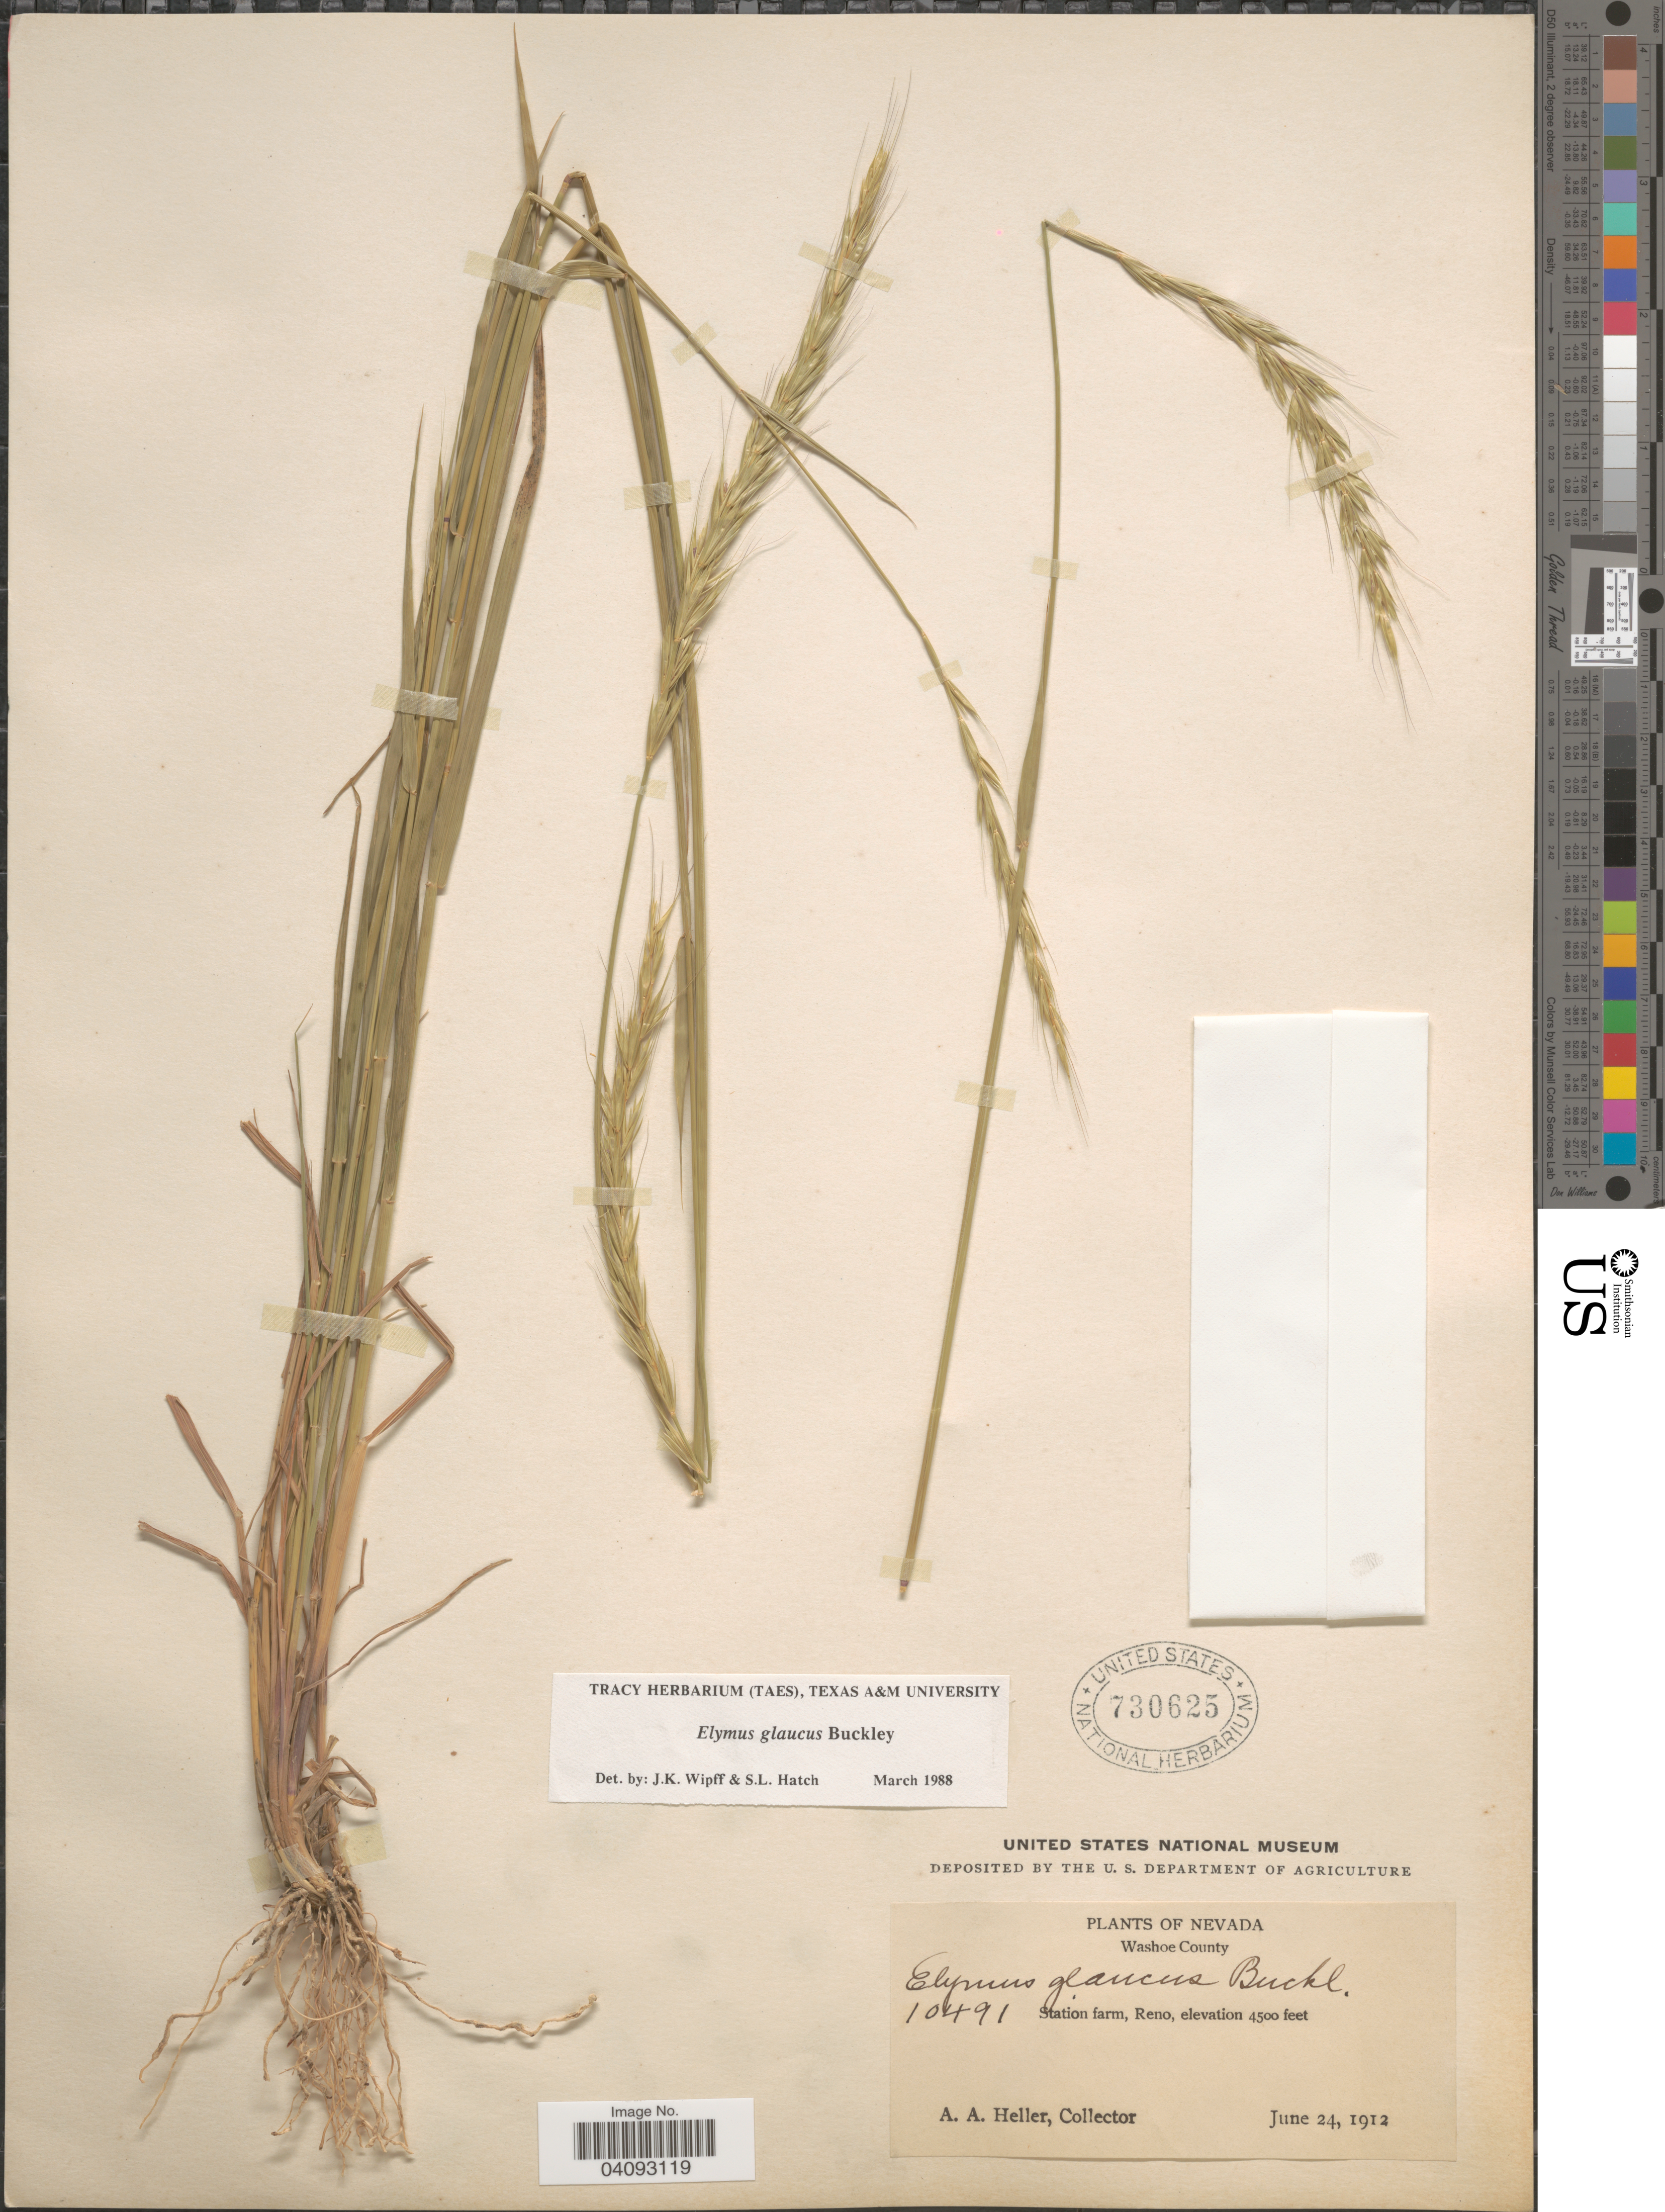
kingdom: Plantae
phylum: Tracheophyta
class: Liliopsida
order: Poales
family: Poaceae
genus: Elymus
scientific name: Elymus glaucus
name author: Buckley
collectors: A. A. Heller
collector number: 10491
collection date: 1912-06-24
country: United States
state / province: Nevada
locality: Washoe County. Station farm, Reno.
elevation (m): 1372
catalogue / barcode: US 730625